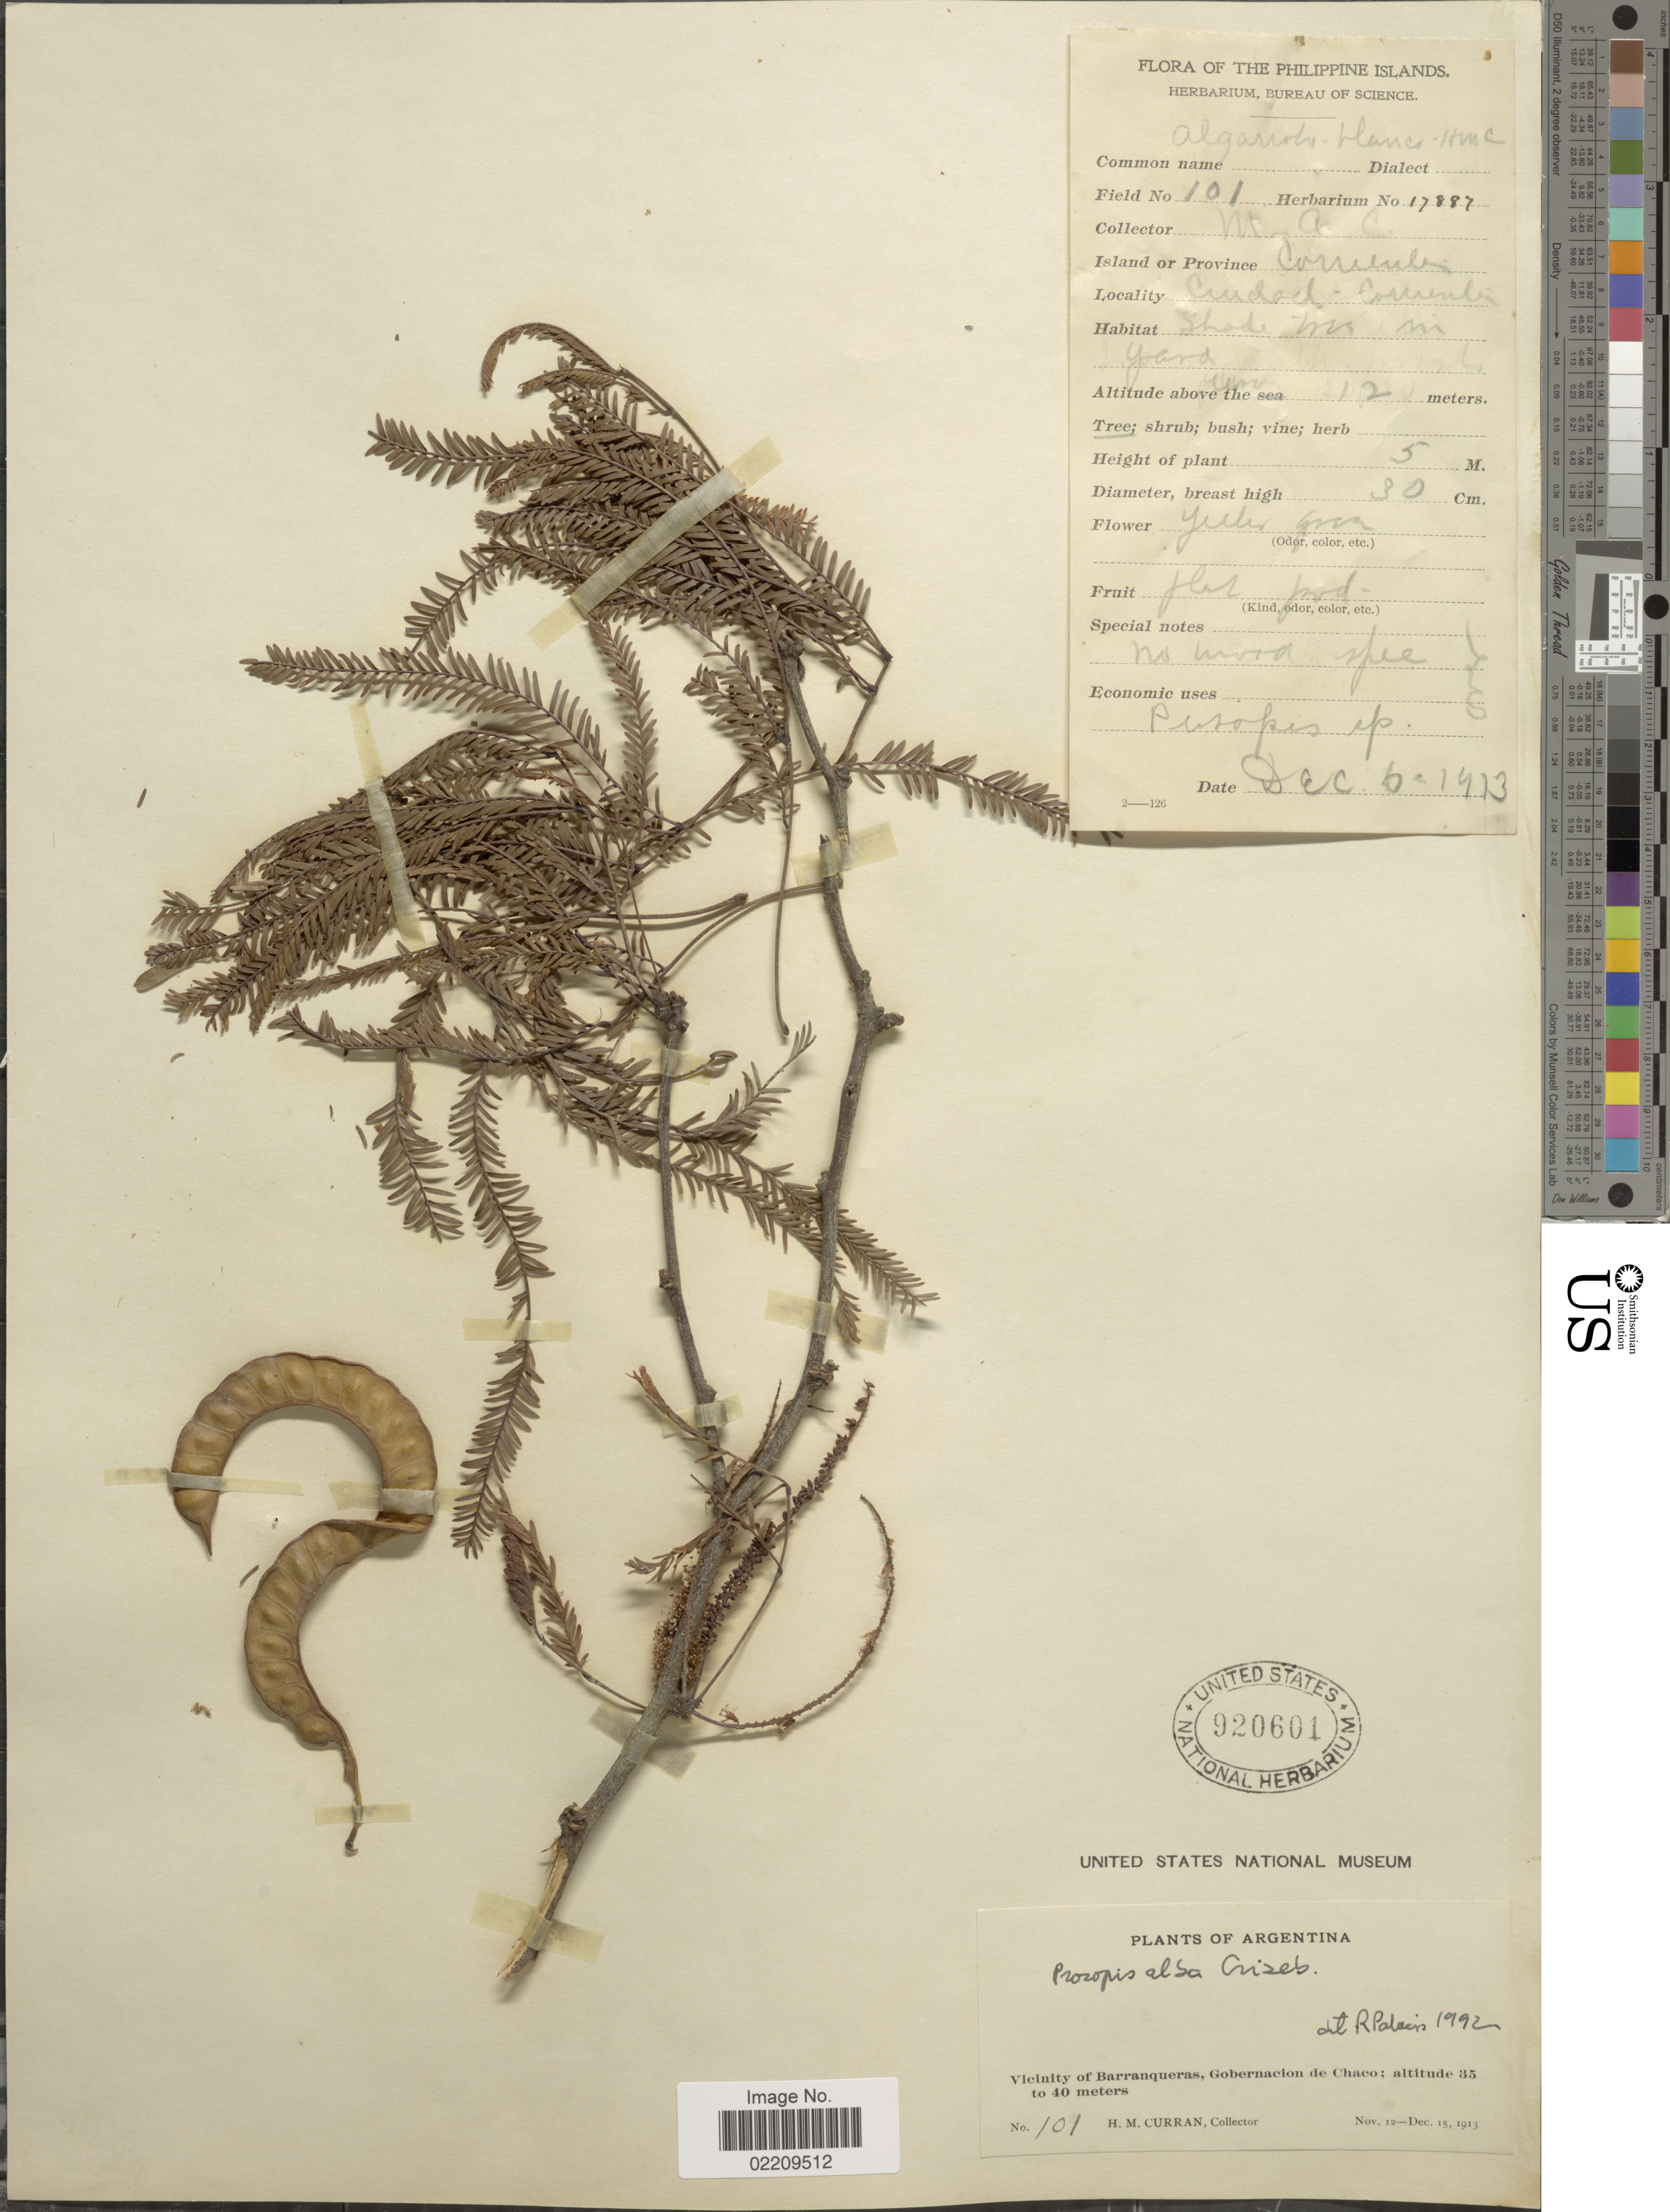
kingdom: Plantae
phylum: Tracheophyta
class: Magnoliopsida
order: Fabales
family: Fabaceae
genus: Neltuma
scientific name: Neltuma alba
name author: (Griseb.) C. E. Hughes & G.P. Lewis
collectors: H. M. Curran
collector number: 101/17887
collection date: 1913-12-06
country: Argentina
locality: Vicinity of Barranqueras, Gobernacion de Chaco.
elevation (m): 12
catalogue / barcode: US 920601